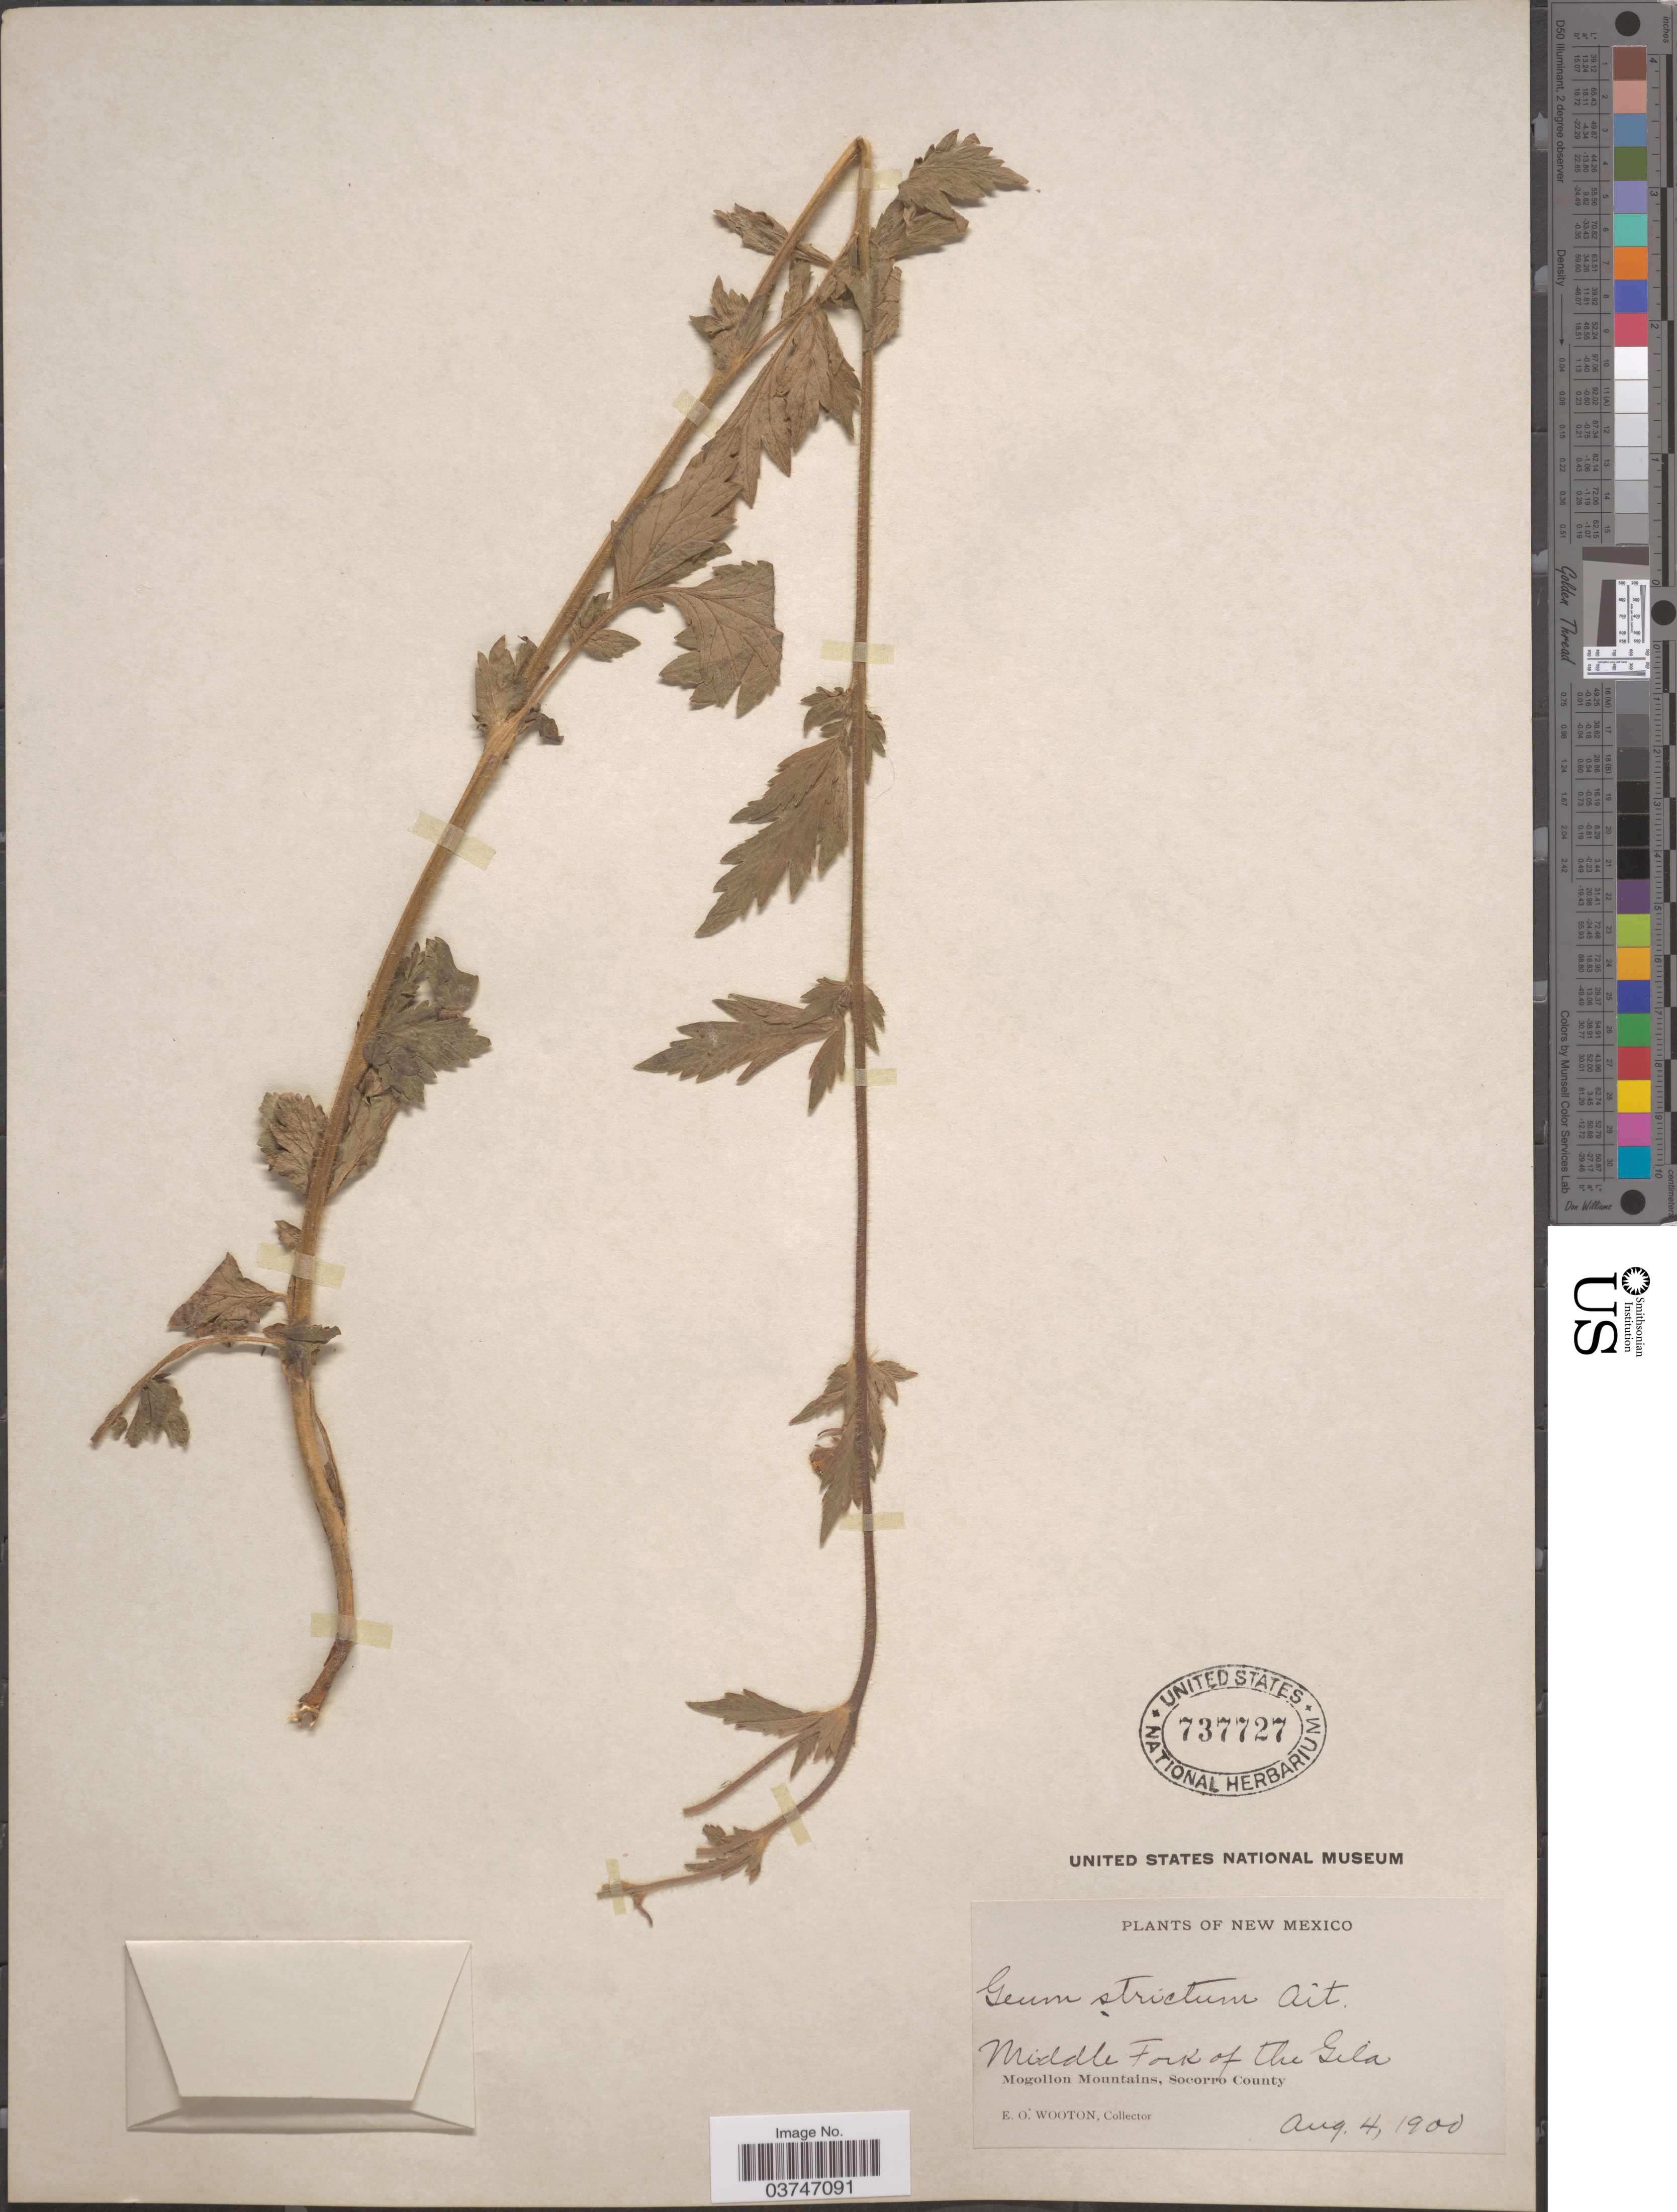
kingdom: Plantae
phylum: Tracheophyta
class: Magnoliopsida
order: Rosales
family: Rosaceae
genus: Geum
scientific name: Geum aleppicum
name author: Jacq.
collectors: E. O. Wooton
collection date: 1900-08-04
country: United States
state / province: New Mexico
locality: Middle Fork of the Gila. Mogollon Mountains, Socorro County.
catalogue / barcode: US 737727